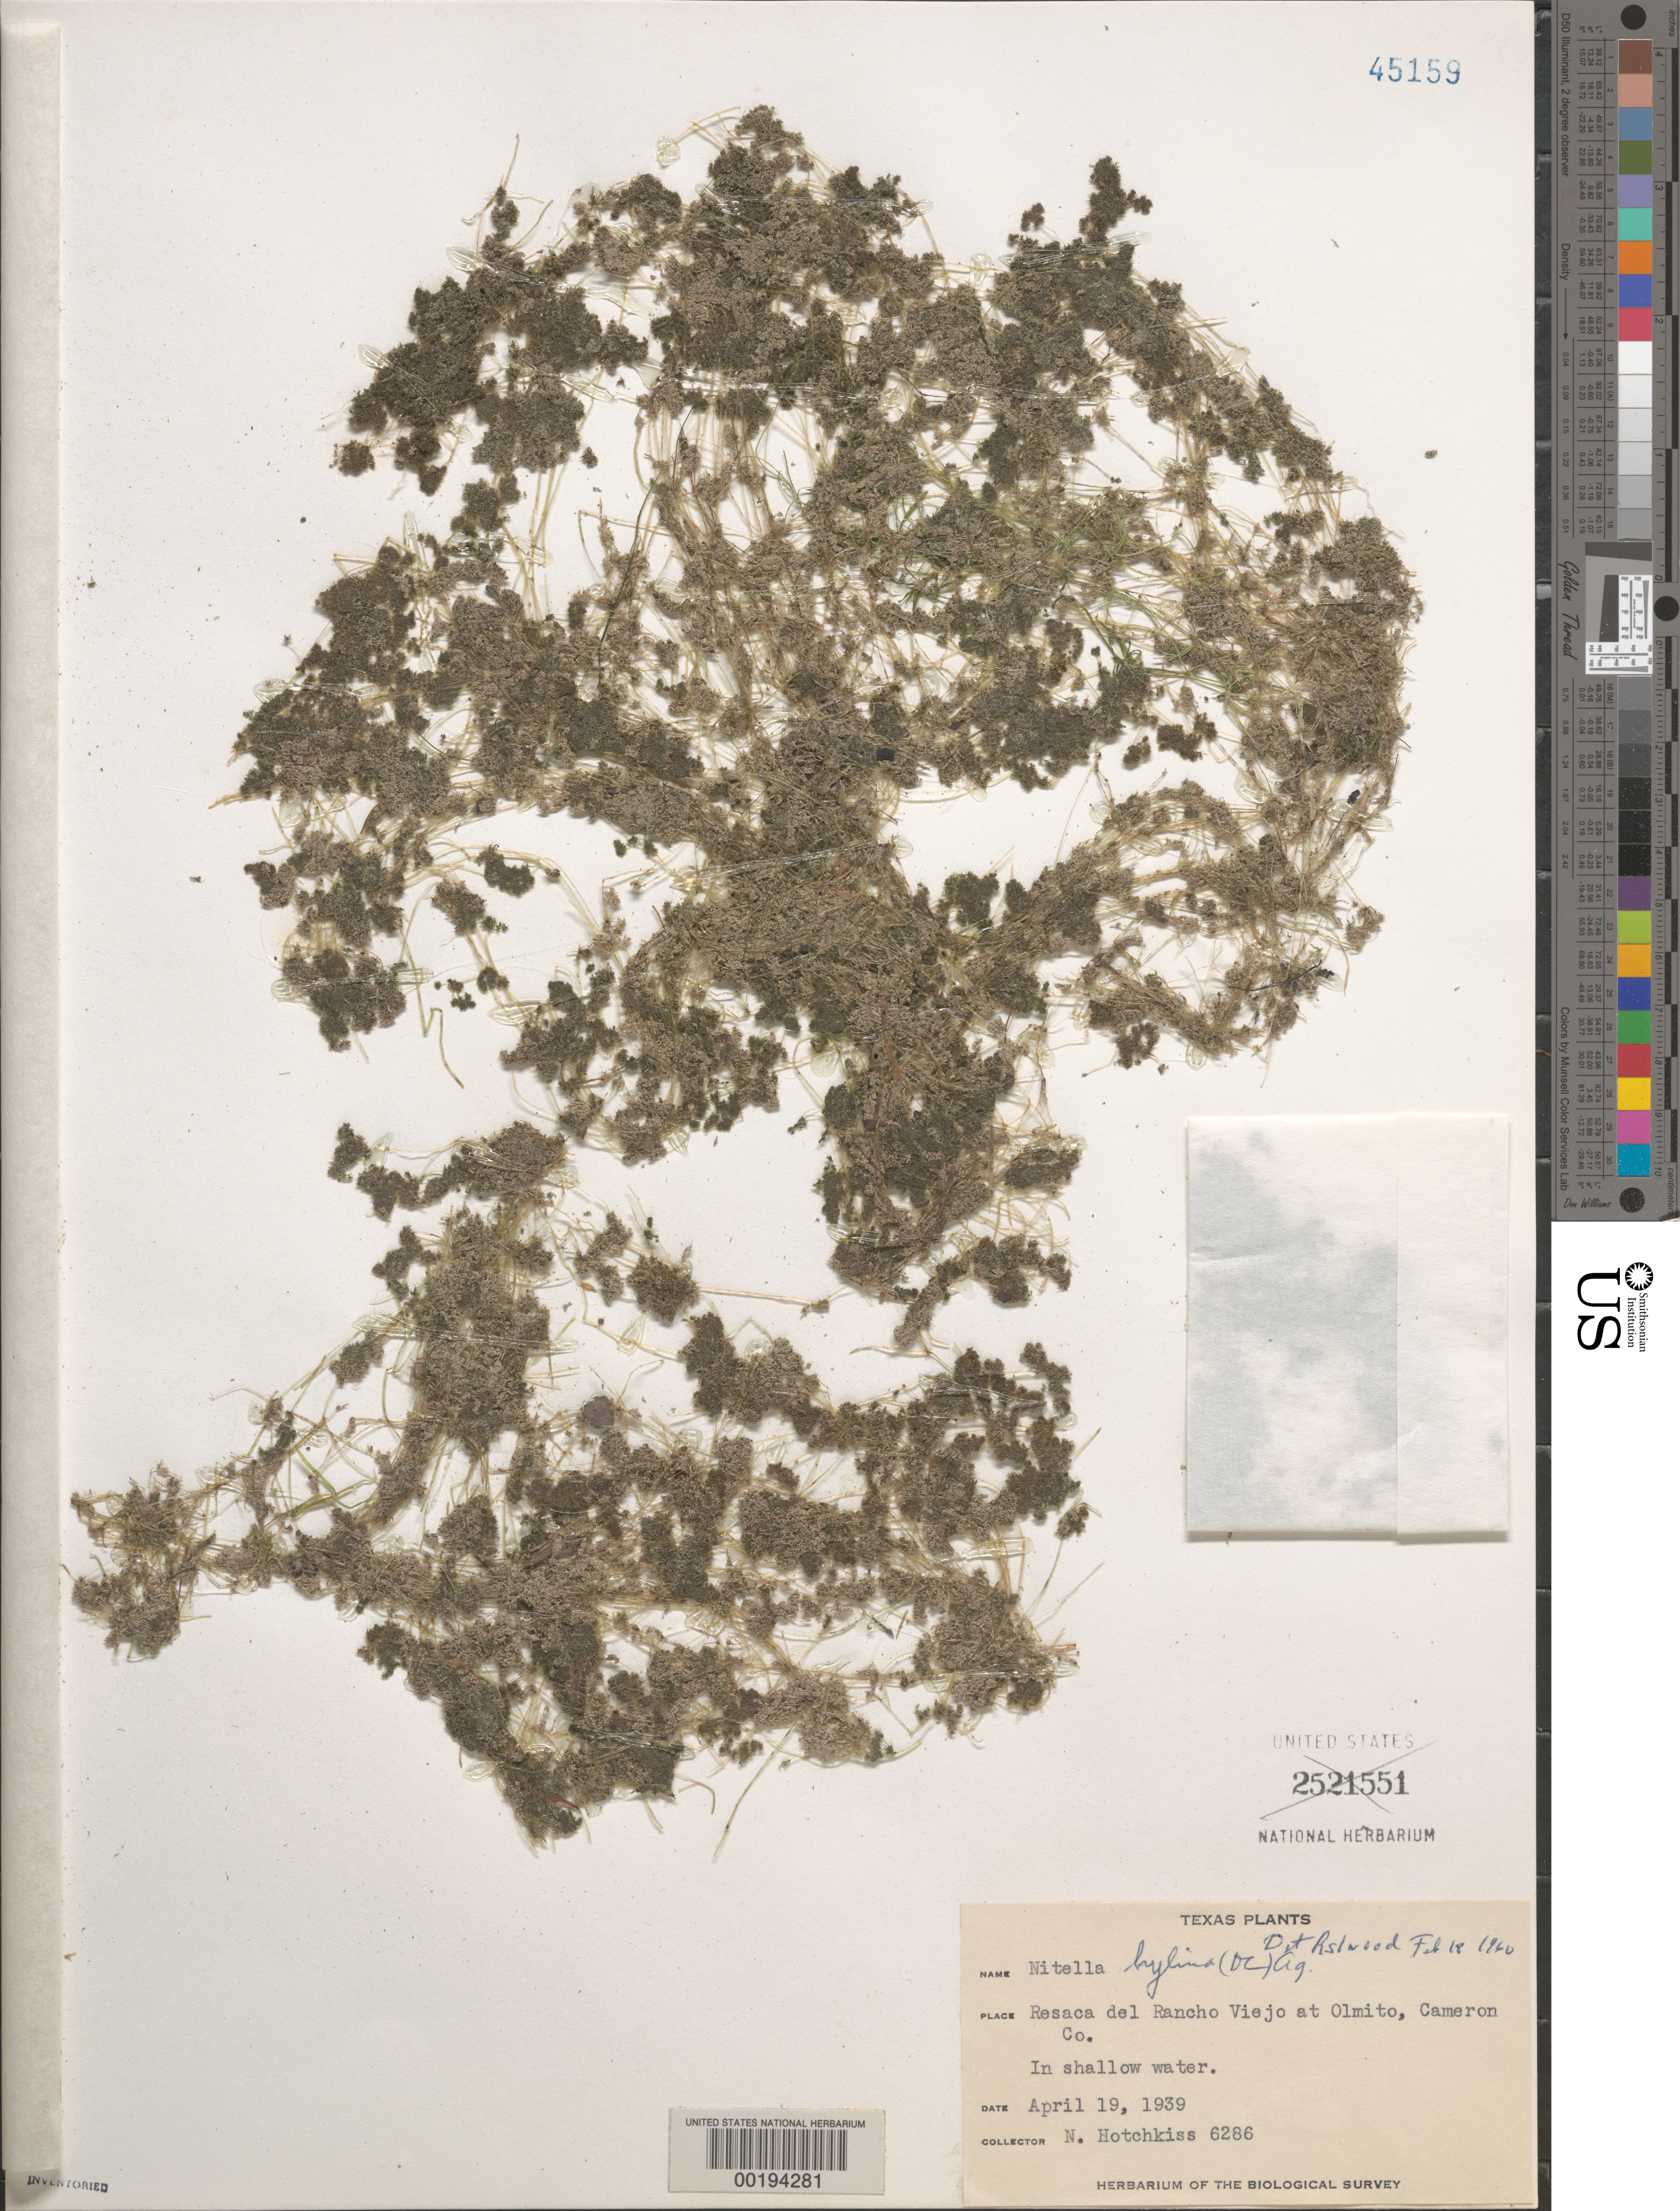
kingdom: Plantae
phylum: Charophyta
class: Charophyceae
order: Charales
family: Characeae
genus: Nitella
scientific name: Nitella hyalina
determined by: Wood, R. D.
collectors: N. Hotchkiss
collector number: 6286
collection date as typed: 19 Apr 1939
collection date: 1939-04-19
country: United States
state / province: Texas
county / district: Cameron County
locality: Resaca del Rancho Viejo, Olmito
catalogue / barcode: US 45159